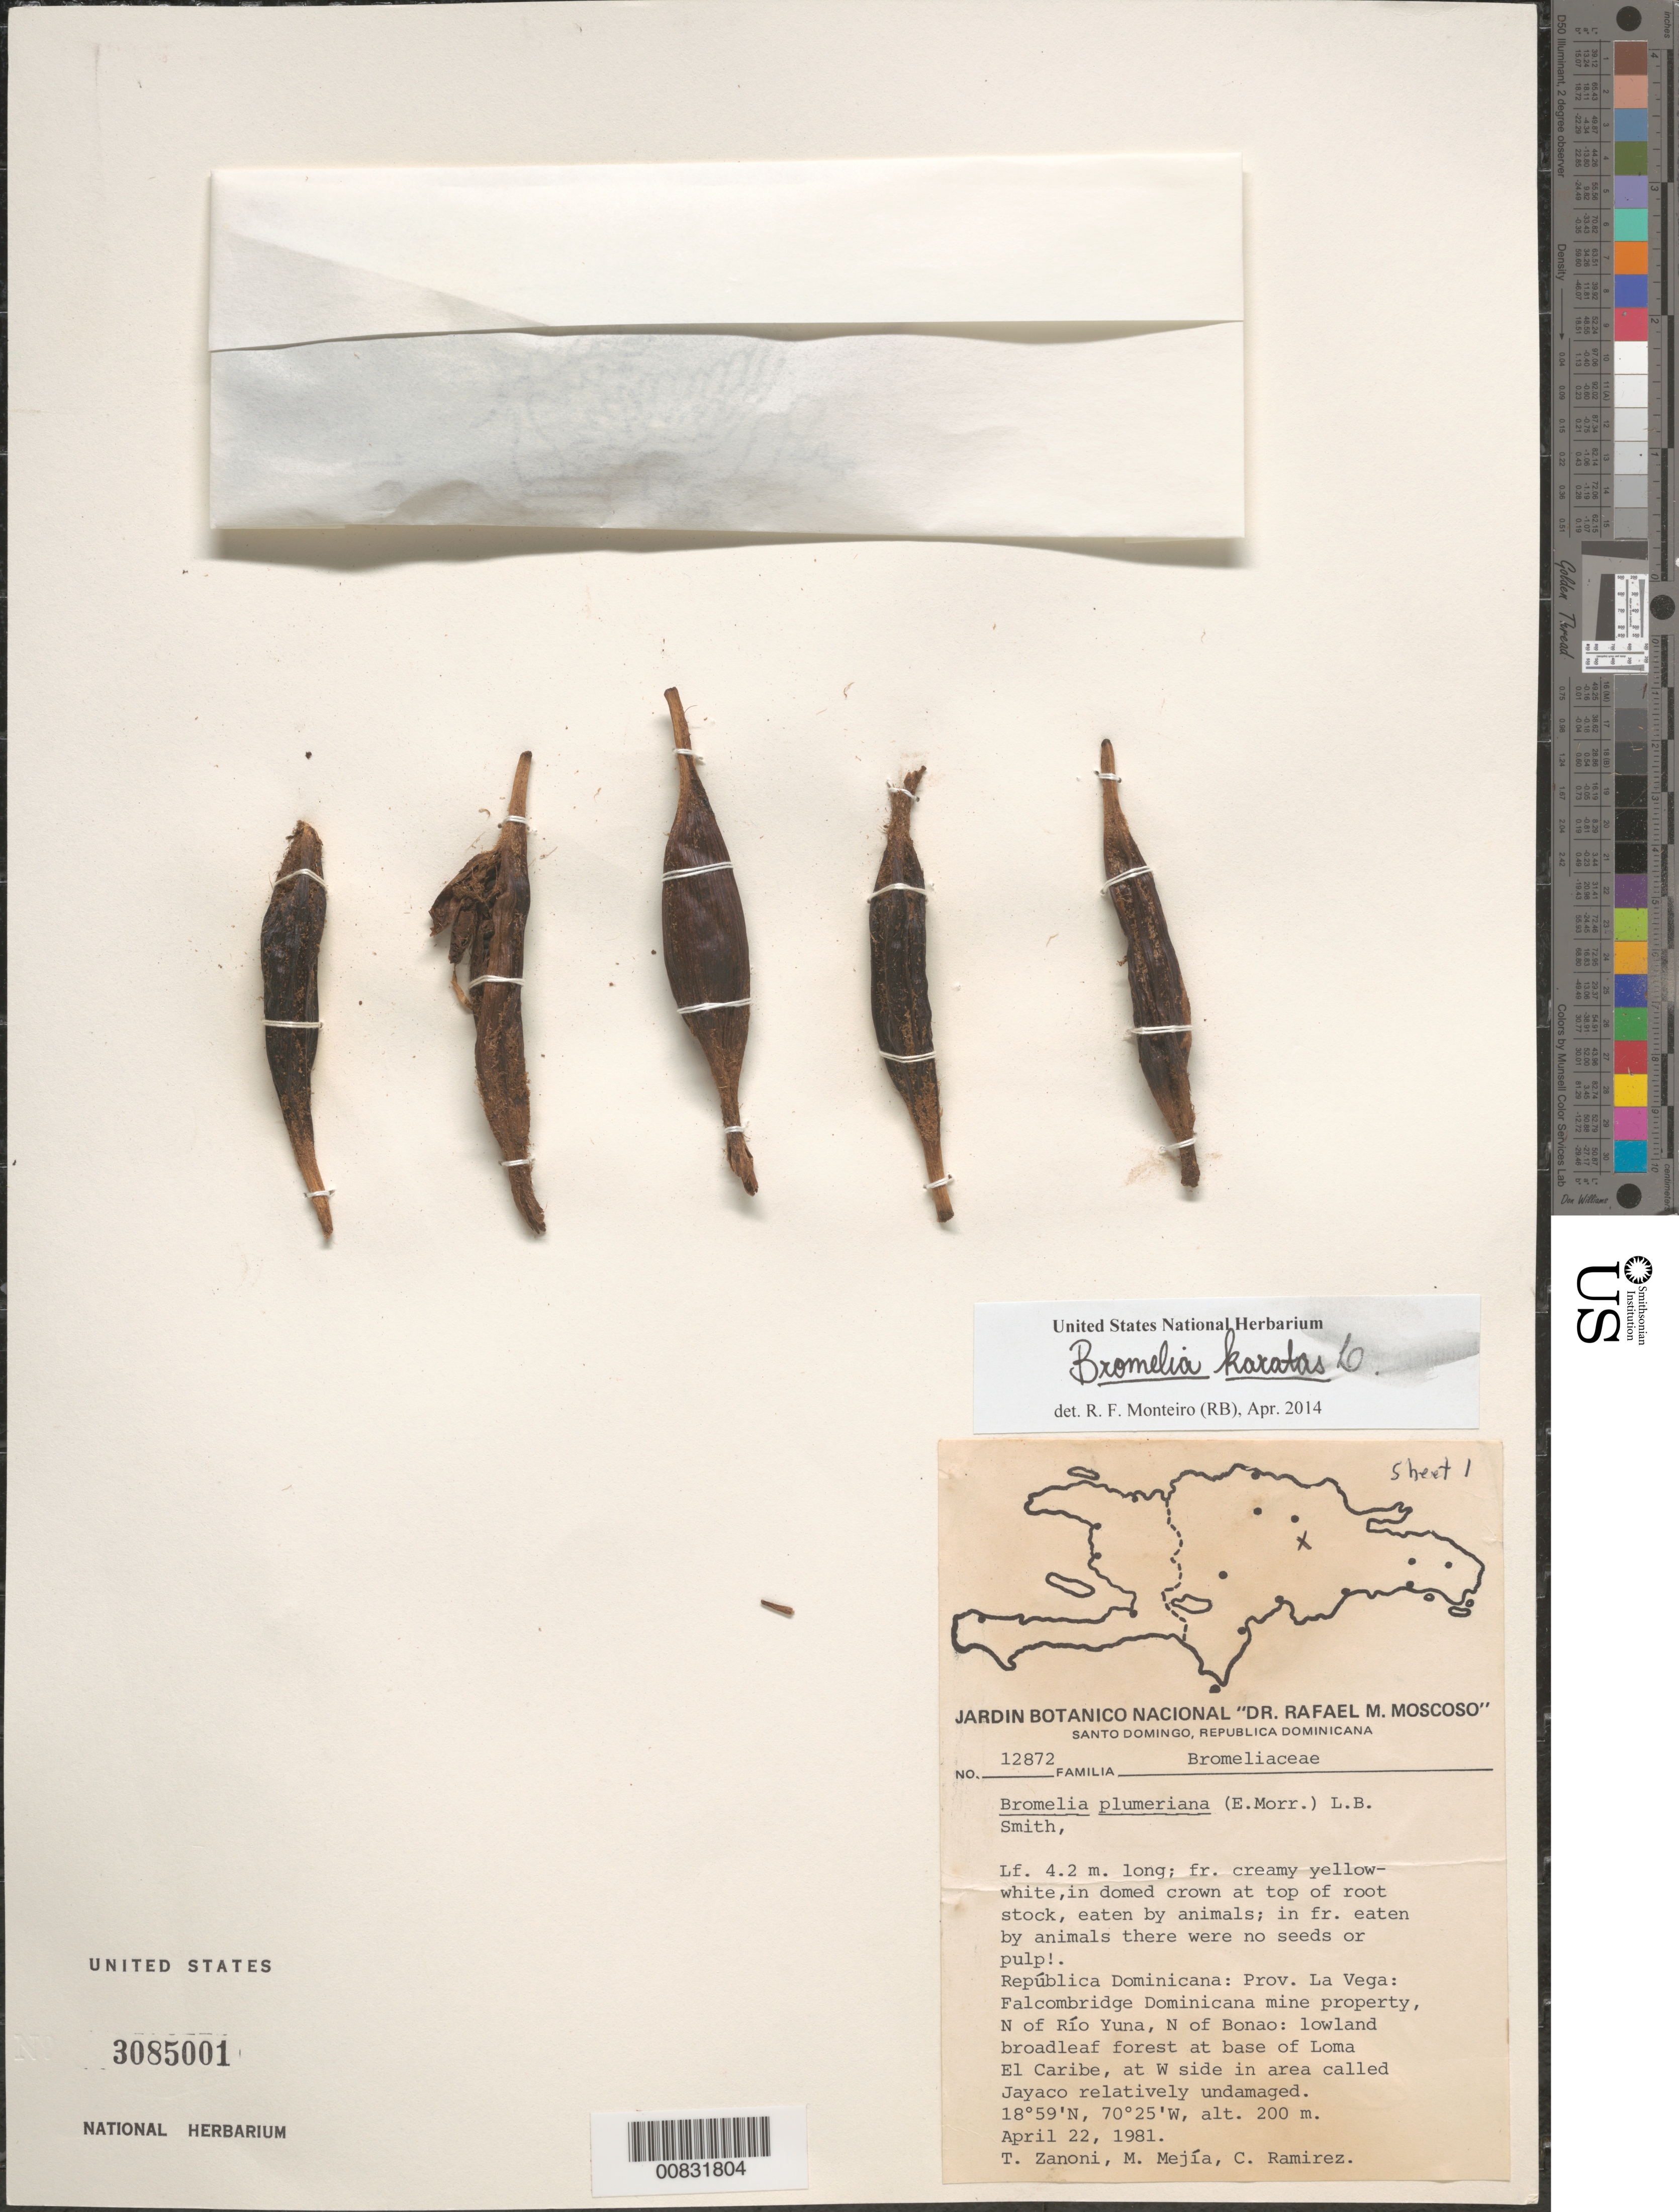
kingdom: Plantae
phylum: Tracheophyta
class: Liliopsida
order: Poales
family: Bromeliaceae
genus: Bromelia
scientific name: Bromelia plumieri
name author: (É. Morren) L.B. Sm.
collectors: T. A. Zanoni, M. Mejia & C. Ramirez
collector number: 12872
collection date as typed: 22 Apr 1981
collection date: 1981-04-22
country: Dominican Republic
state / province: La Vega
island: Hispaniola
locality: Falcombridge Dominicana mine property, N of Río Yuna, N of Bonao. At base of Loma El Caribe, at W side in area called Jayaco.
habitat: Lowland broadleaf forest, relatively undamaged.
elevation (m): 200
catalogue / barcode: US 3085001